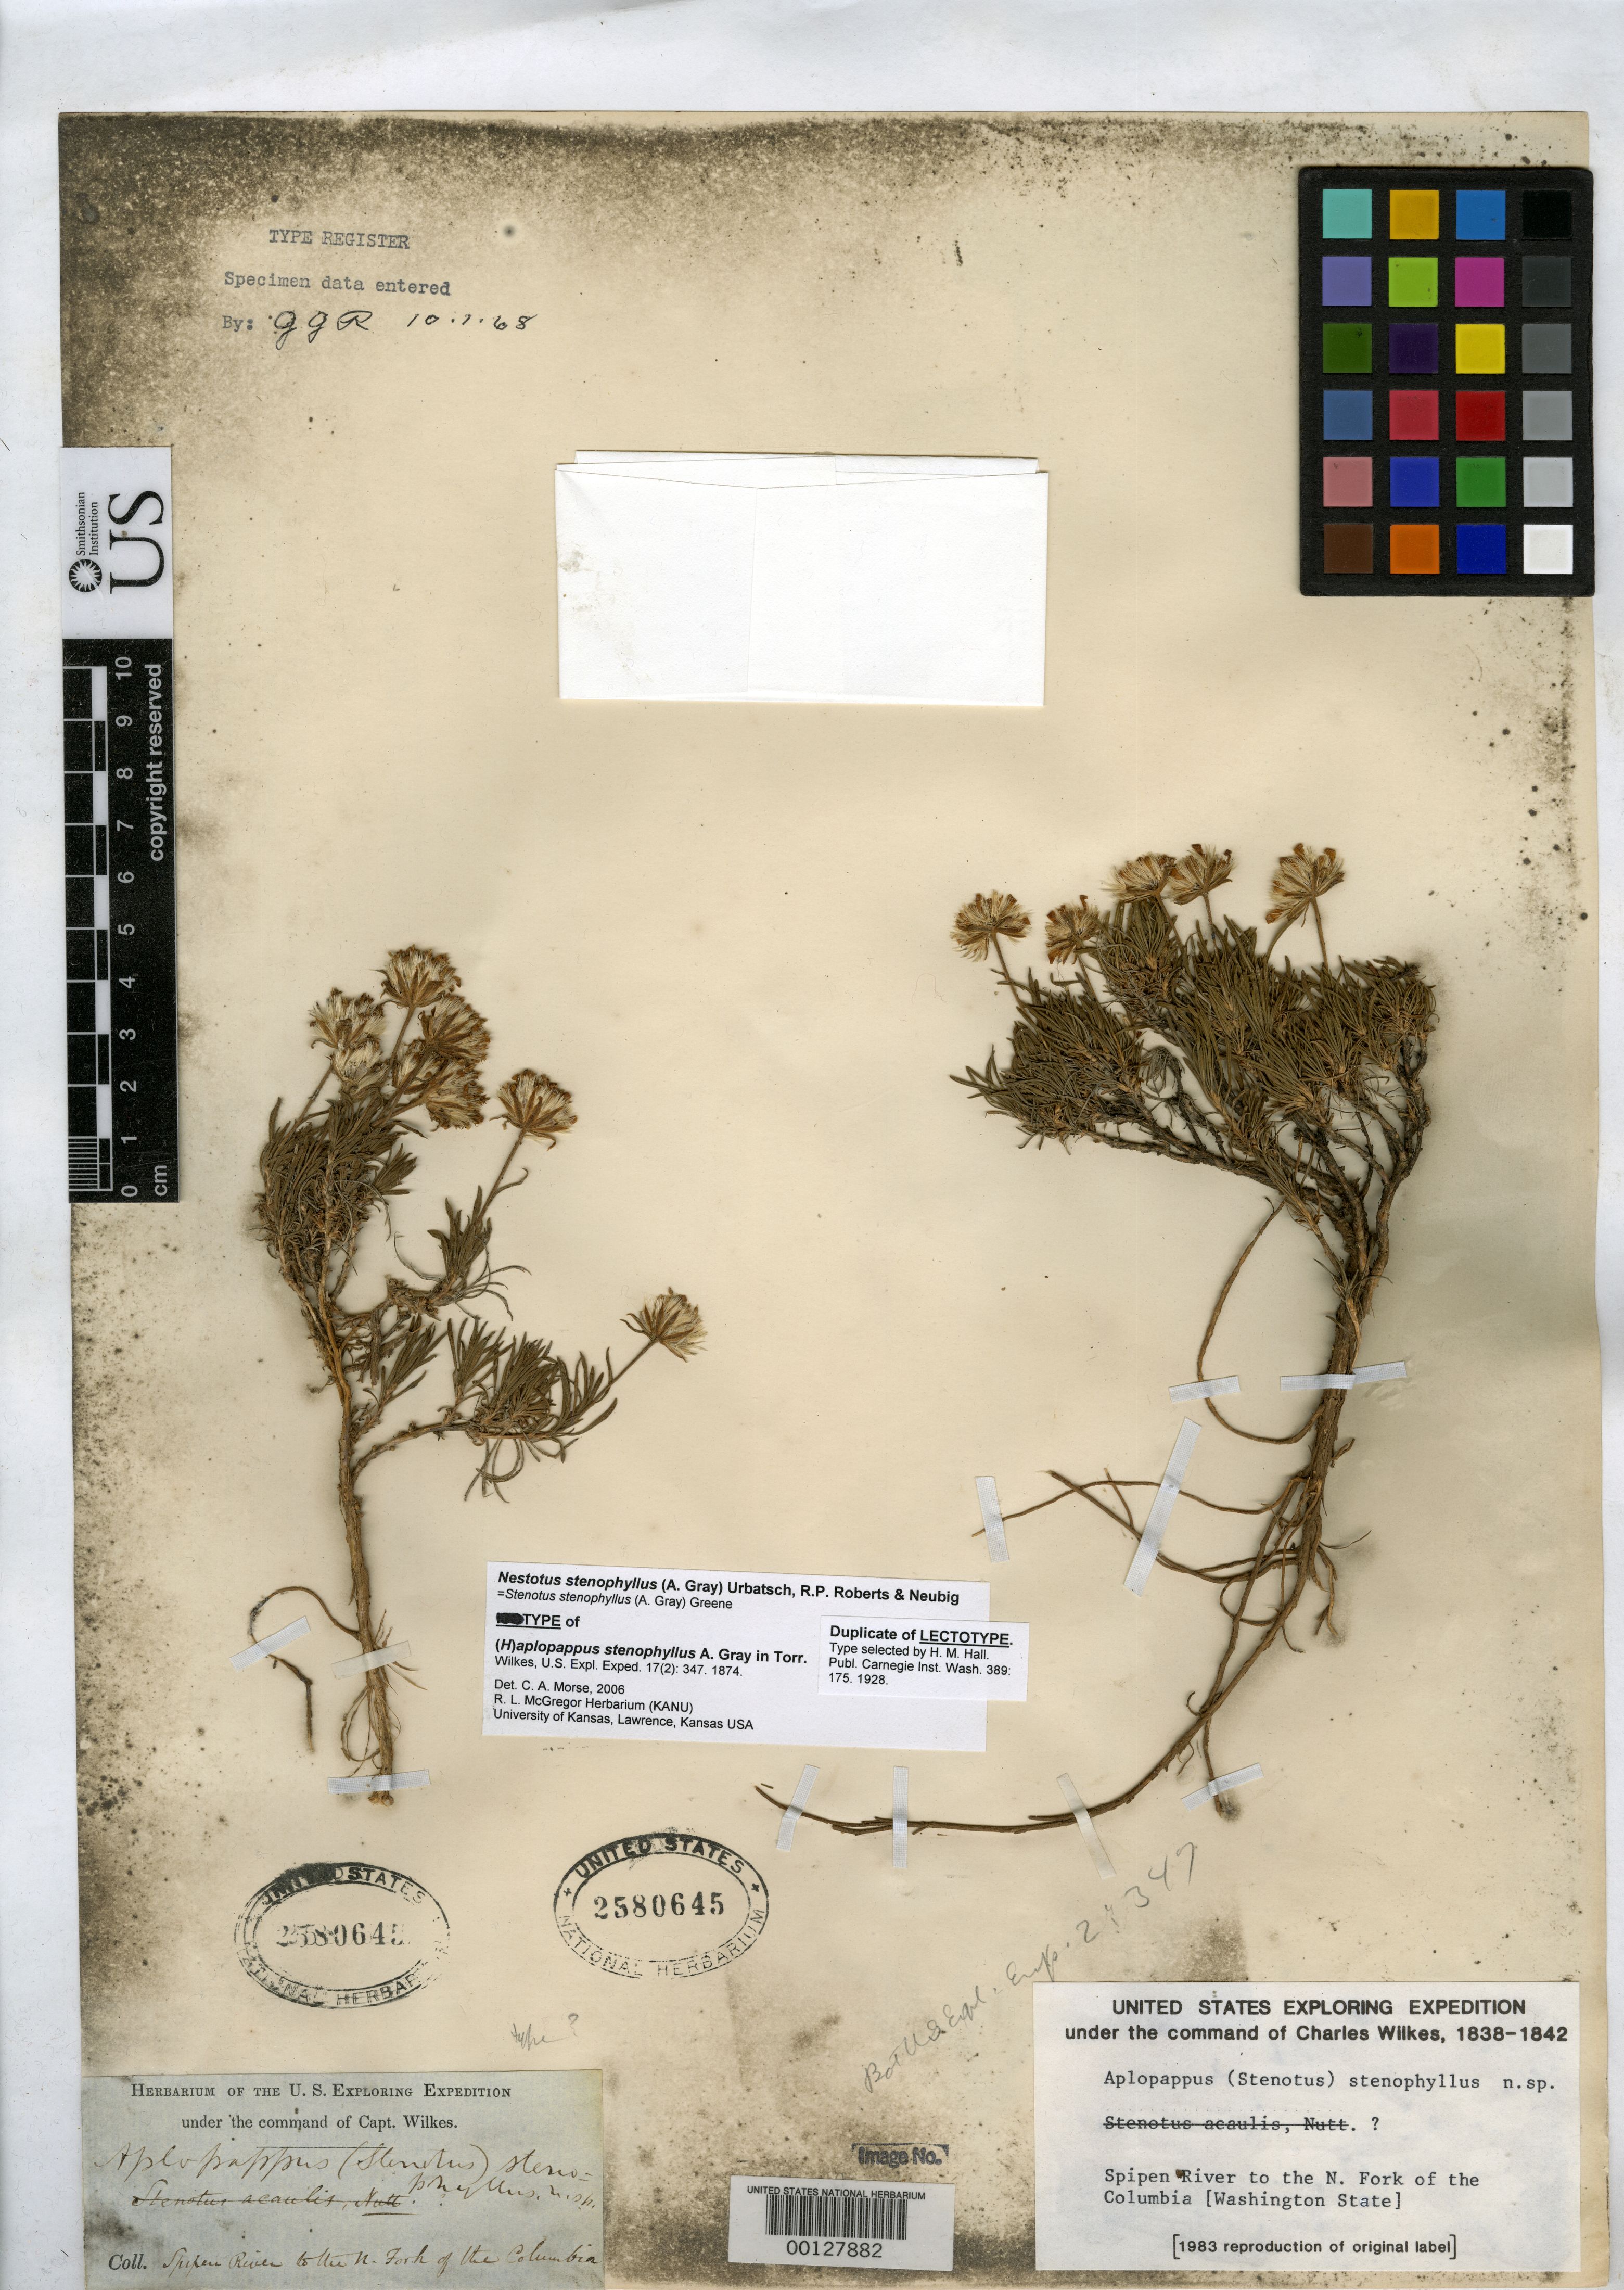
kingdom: Plantae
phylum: Tracheophyta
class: Magnoliopsida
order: Asterales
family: Asteraceae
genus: Haplopappus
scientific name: Haplopappus stenophyllus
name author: A. Gray in Wilkes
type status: Type Collection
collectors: Wilkes Explor. Exped.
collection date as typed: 1838 to -- --- 1842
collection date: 1838/1842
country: United States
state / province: Washington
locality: Between Spipen and Columbia River.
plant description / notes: Duplicate of lectotype.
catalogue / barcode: US 2580645